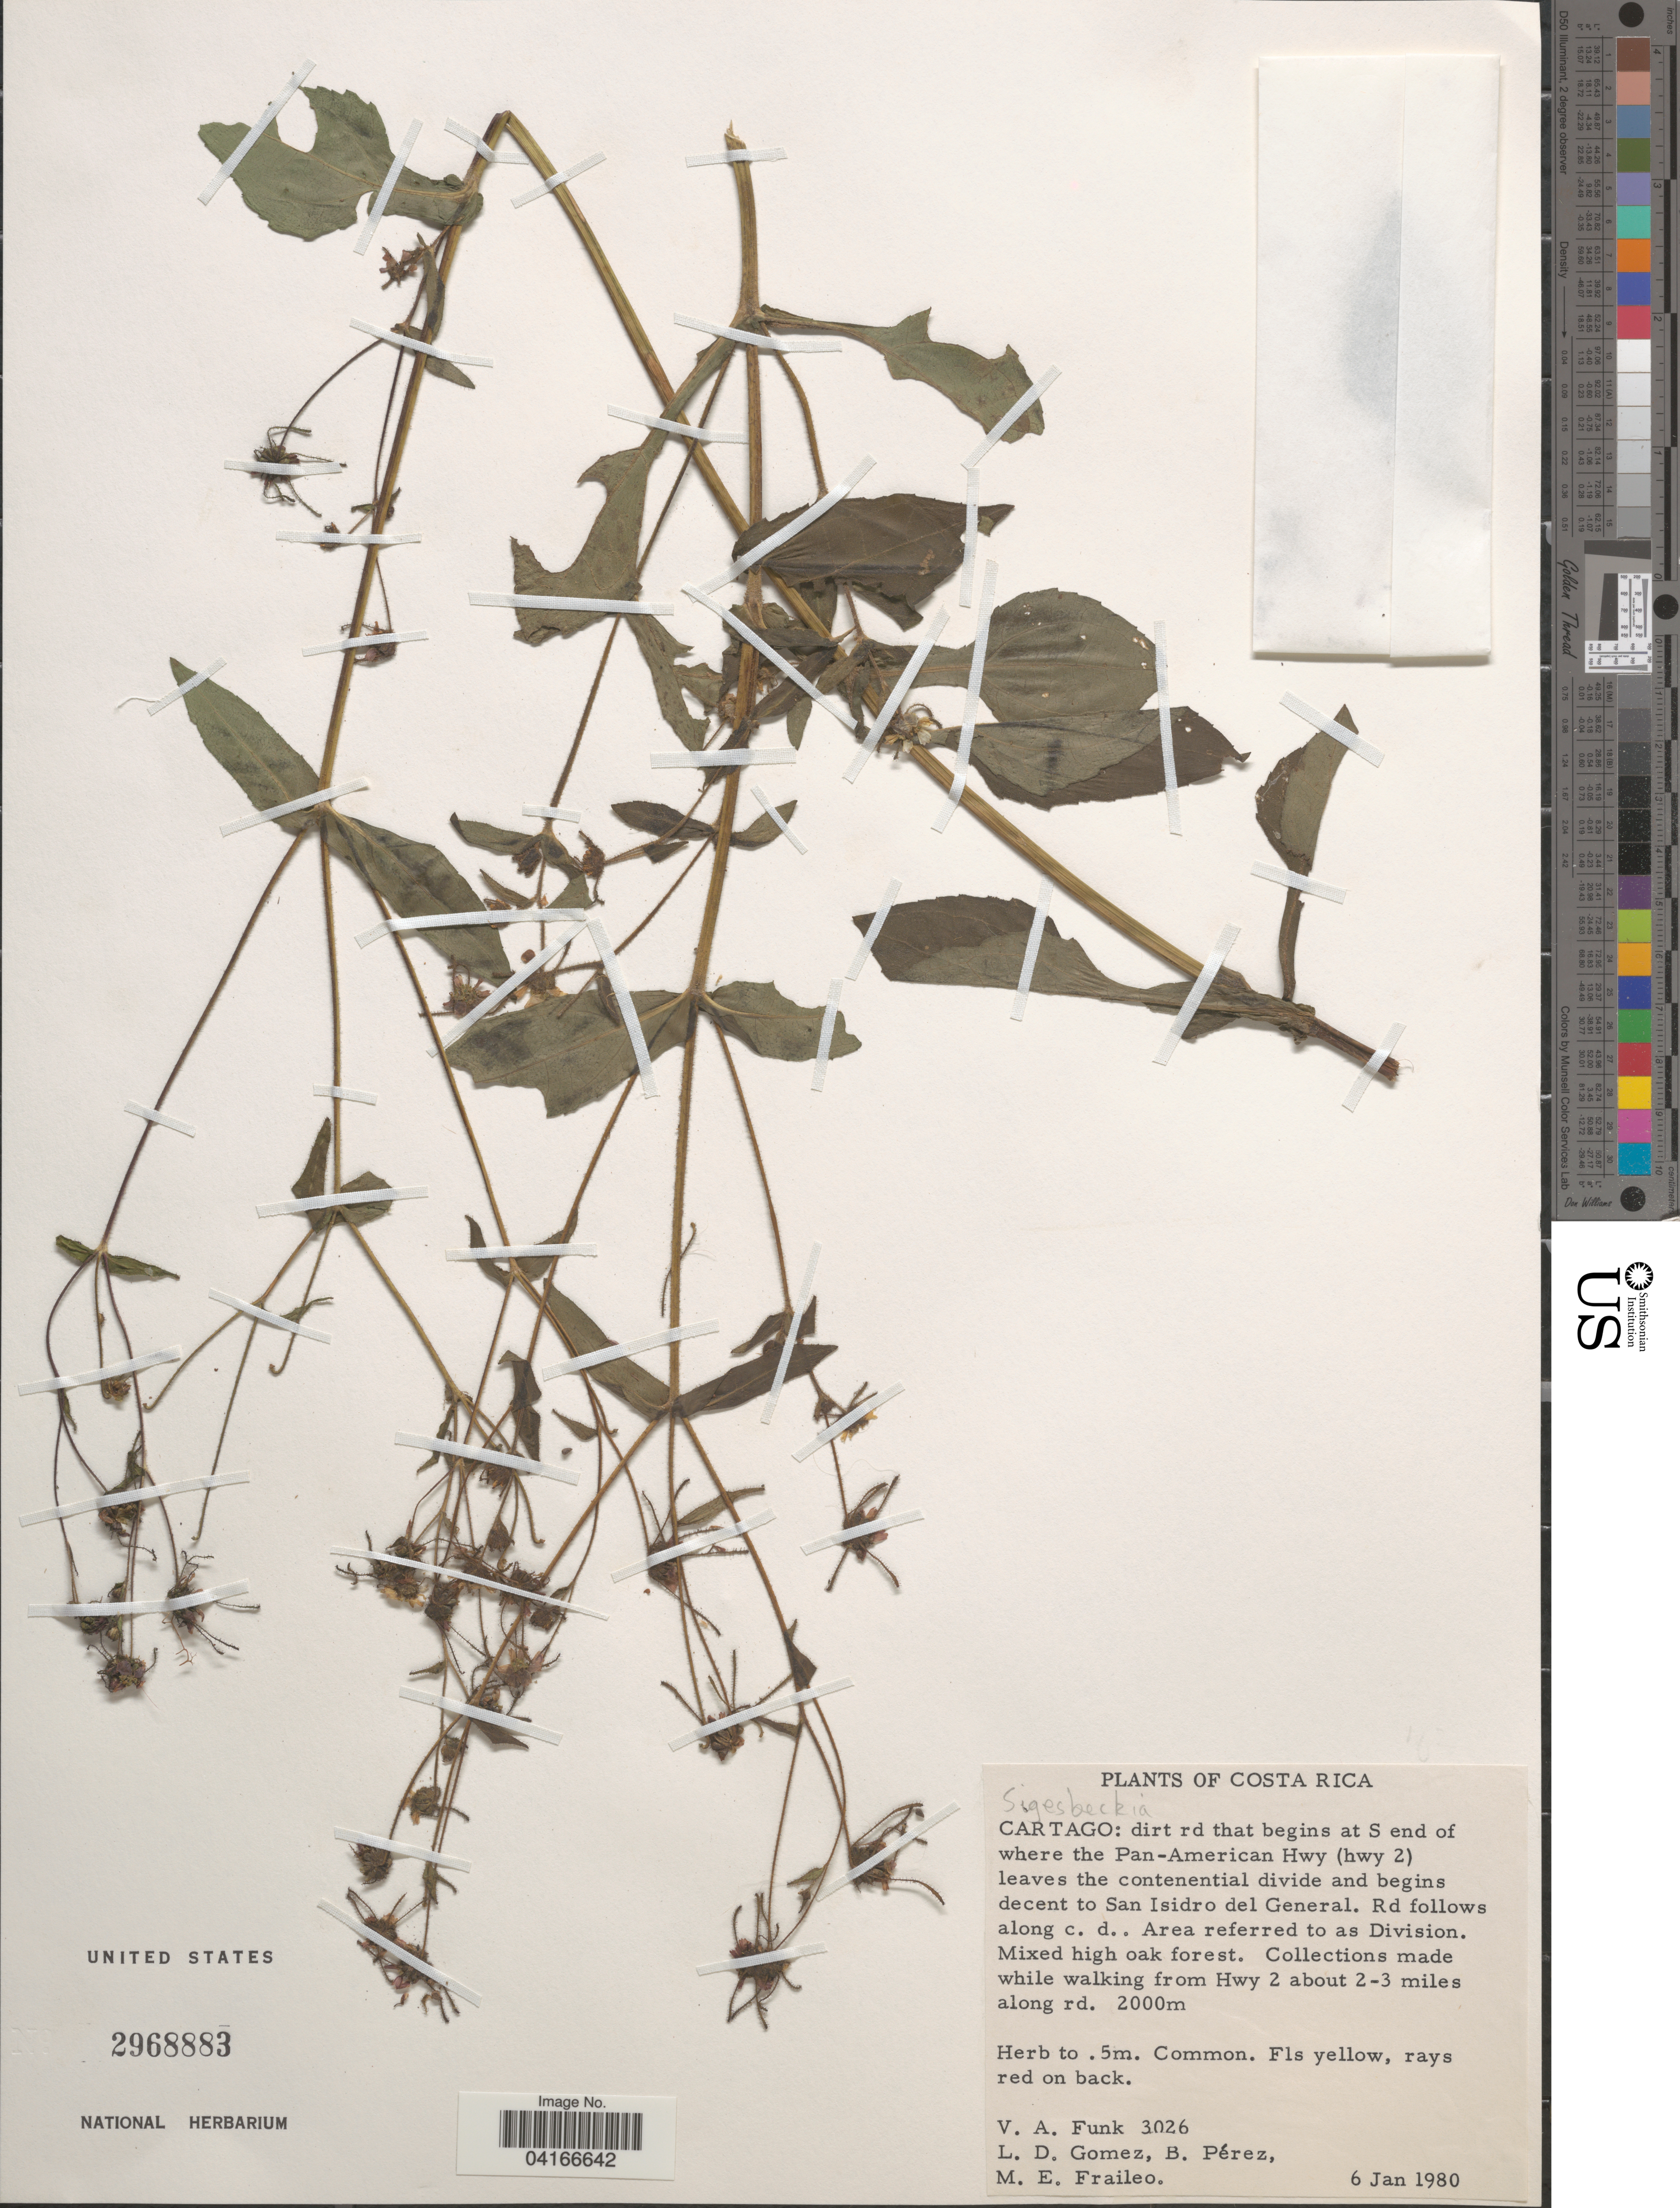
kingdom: Plantae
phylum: Tracheophyta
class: Magnoliopsida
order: Asterales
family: Asteraceae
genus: Sigesbeckia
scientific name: Sigesbeckia sp.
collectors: V. Funk, L. D. Gómez, B. Pérez & M. Fraileo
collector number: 3026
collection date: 1980-01-06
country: Costa Rica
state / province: Cartago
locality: Dirt rd that begins at S end of where the Pan-American Hwy (hwy 2) leaves the contenential divide and begins decent to San Isidro del General. Rd follows along c.d. Area referred to as Division. Collections made while walking from Hwy 2 about 2-3 miles along rd.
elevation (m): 2000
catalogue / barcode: US 2968883